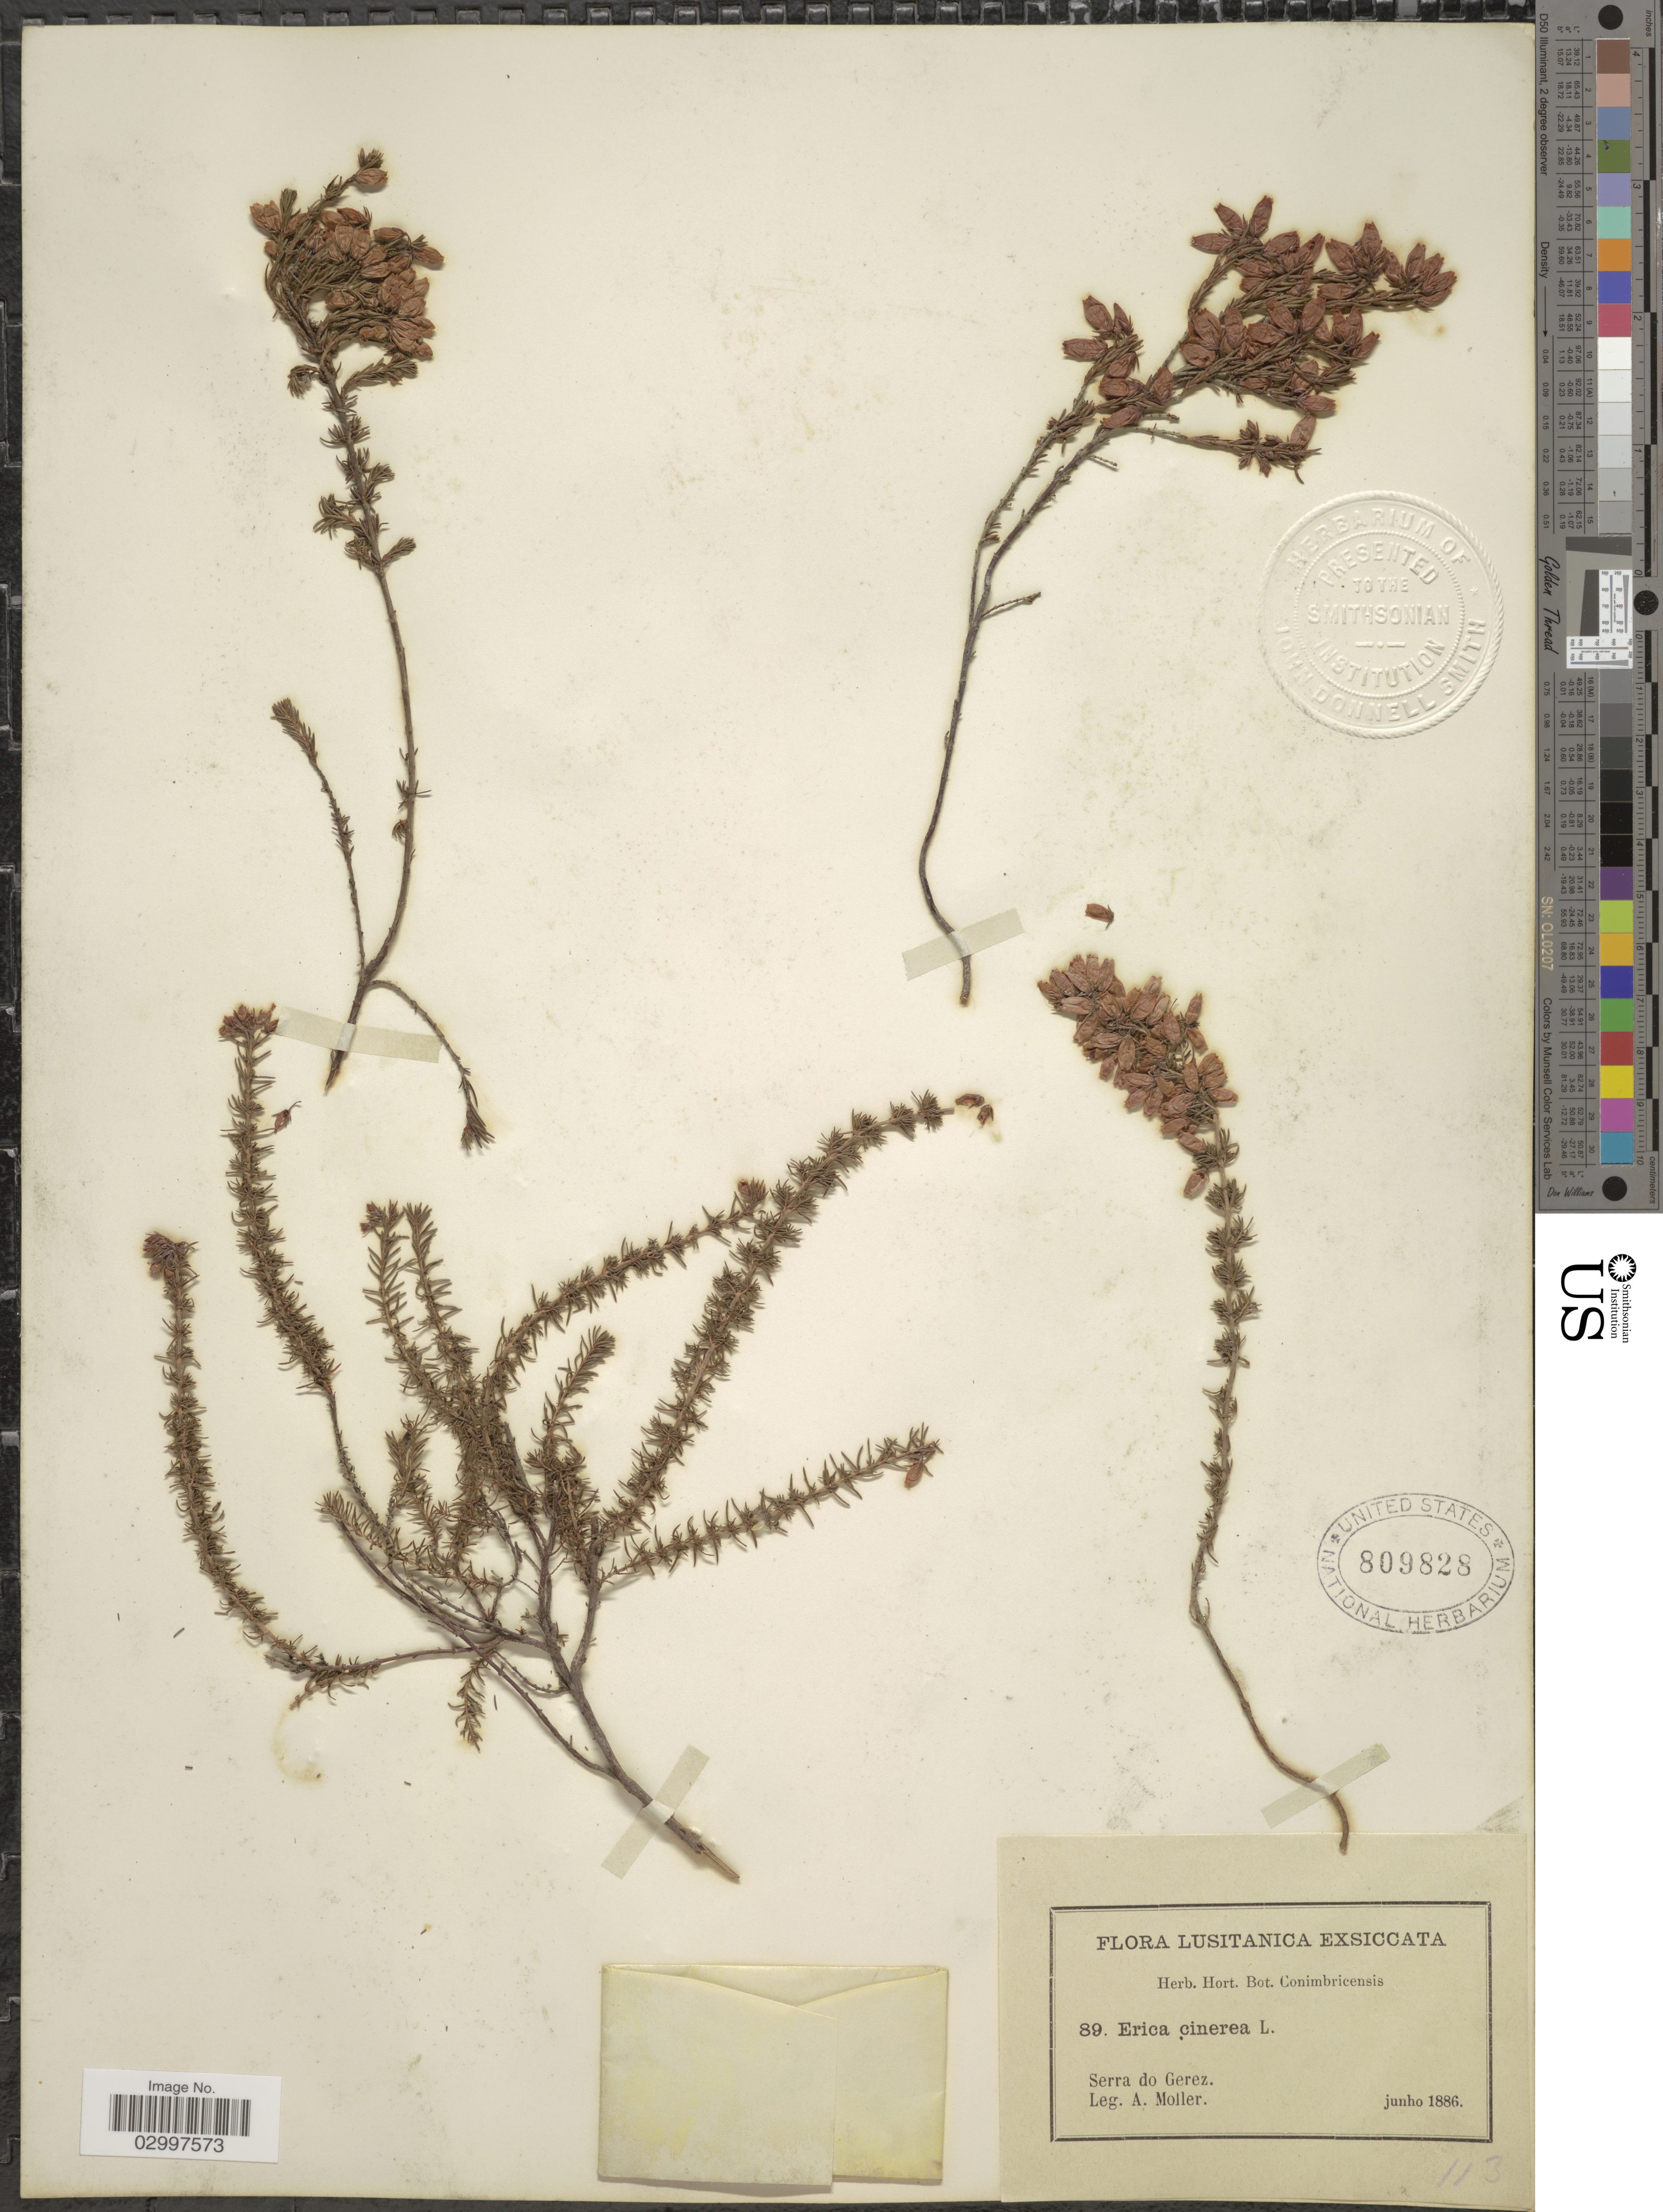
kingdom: Plantae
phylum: Tracheophyta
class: Magnoliopsida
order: Ericales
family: Ericaceae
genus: Erica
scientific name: Erica cinerea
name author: L.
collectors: A. Moller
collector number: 89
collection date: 1886-06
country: Portugal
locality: Lusitanica. Serra do Gerez.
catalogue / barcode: US 809828